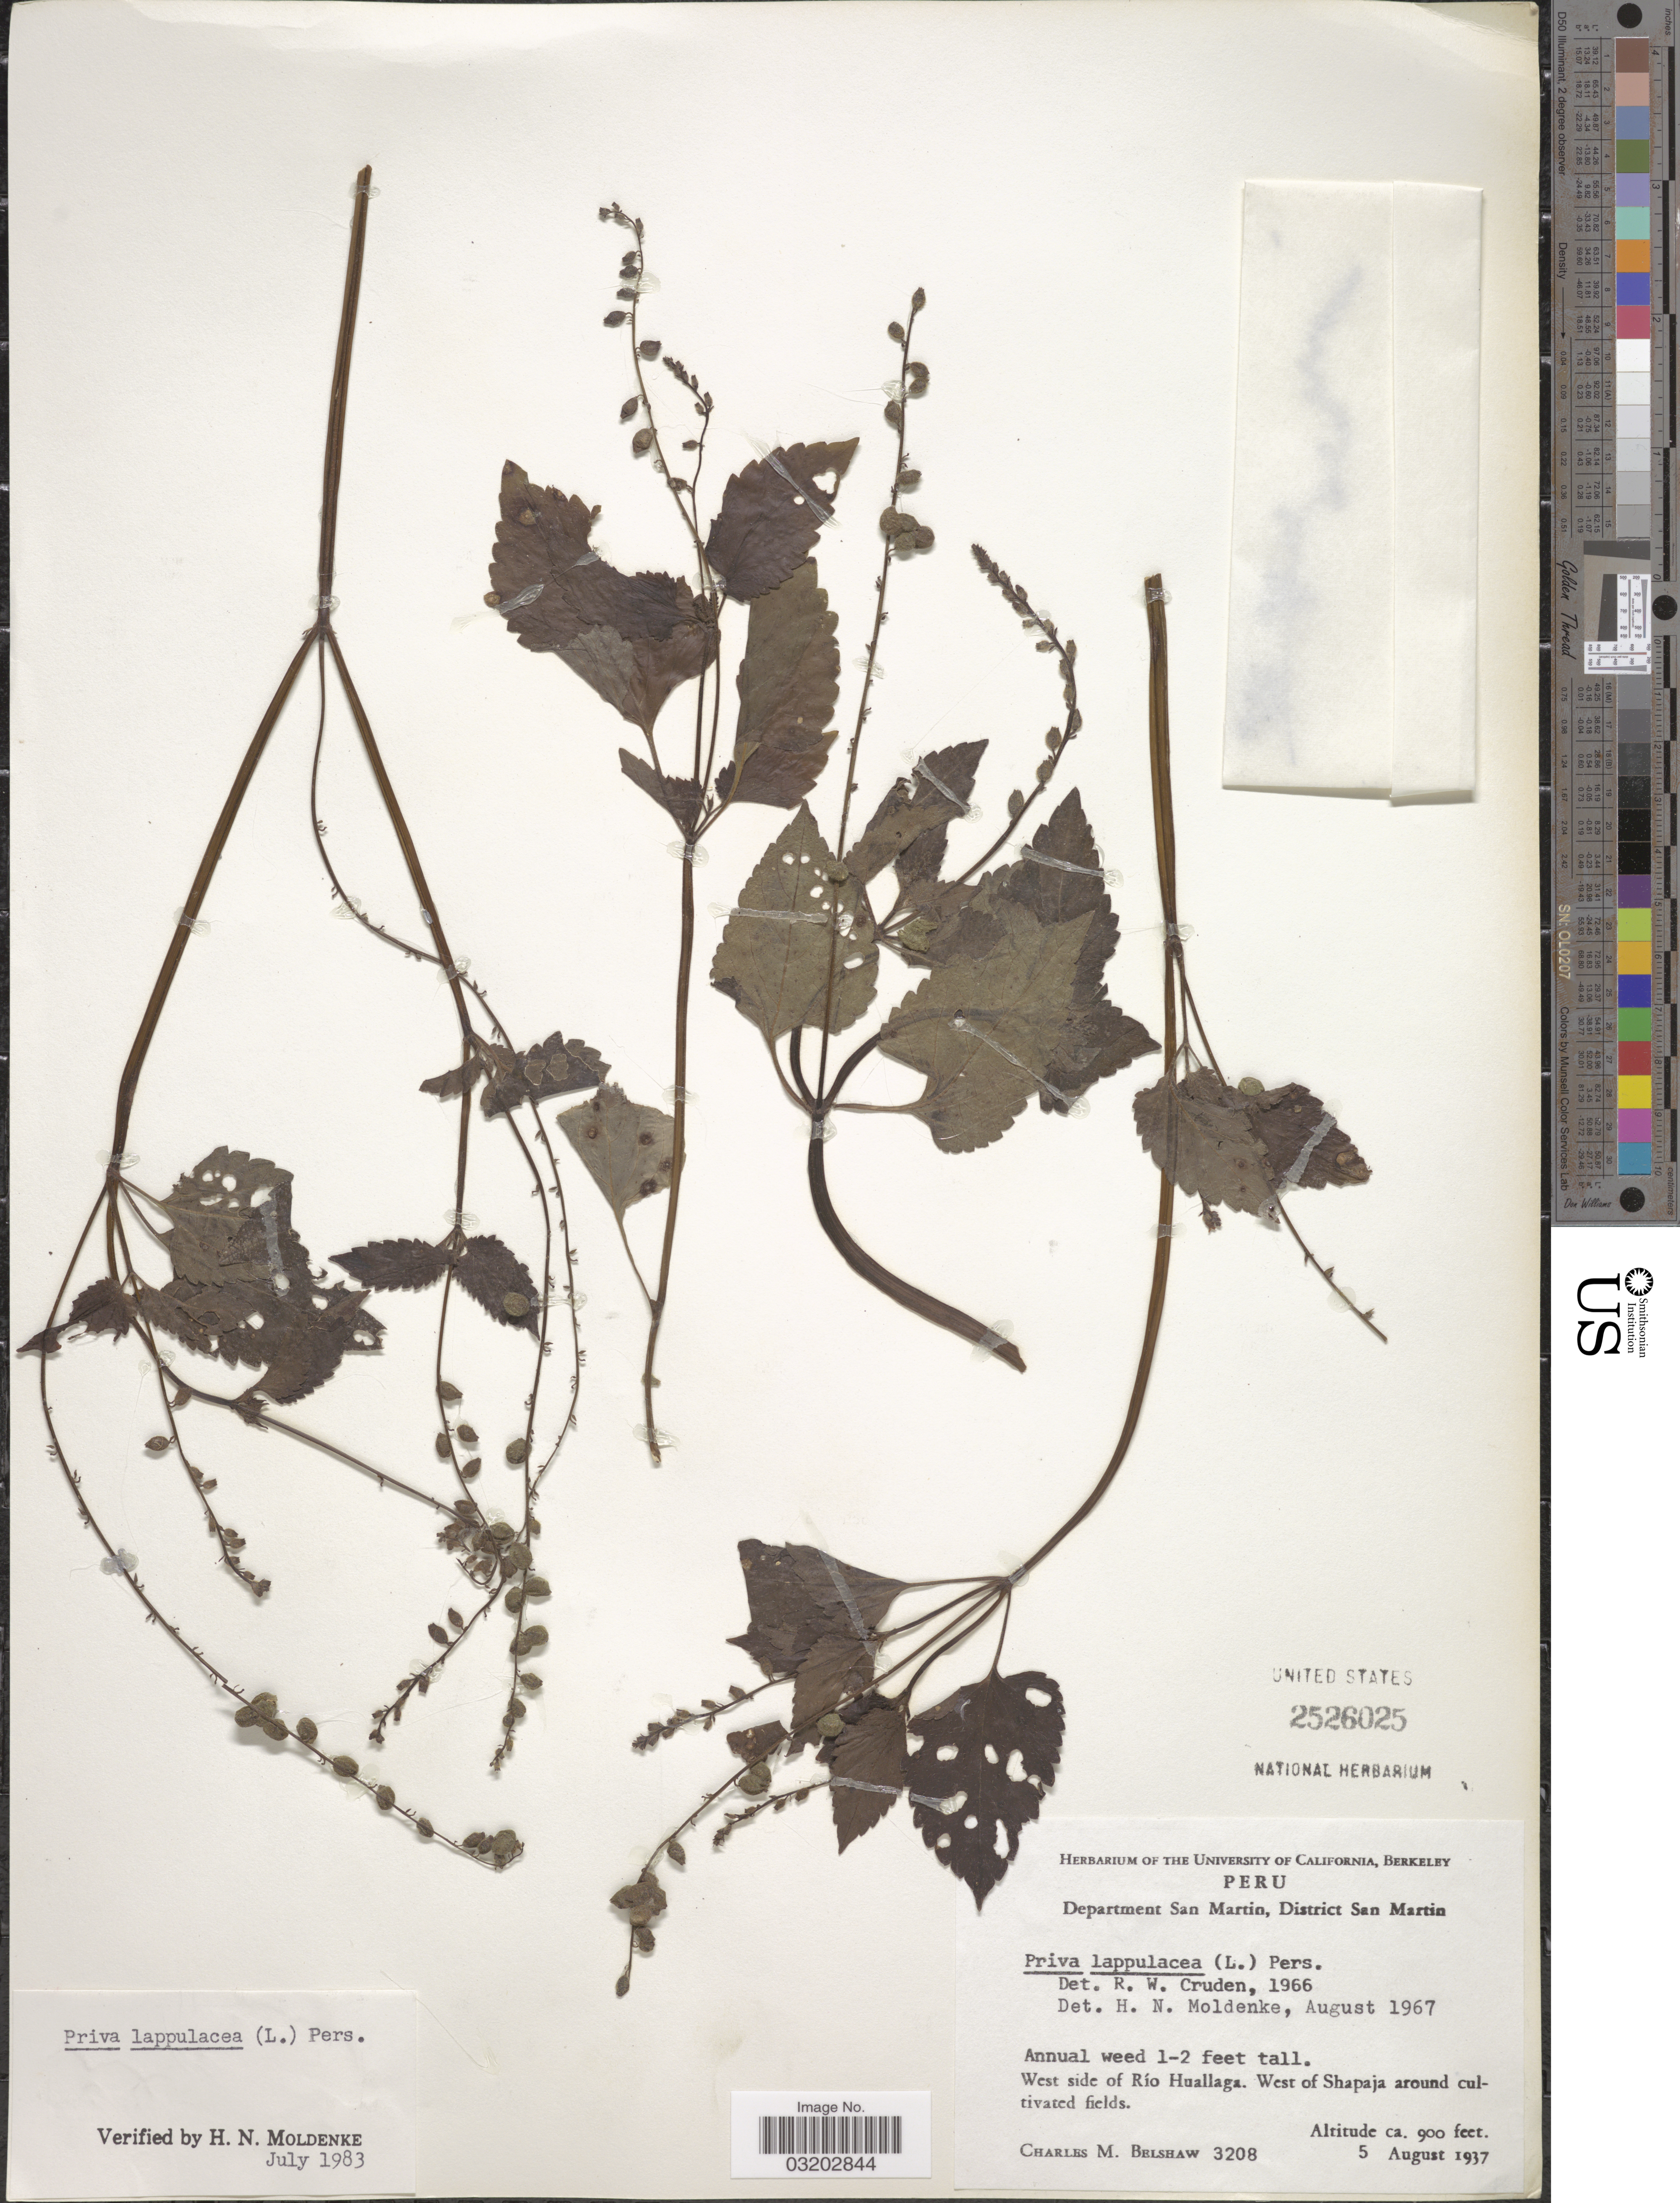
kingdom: Plantae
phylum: Tracheophyta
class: Magnoliopsida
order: Lamiales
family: Verbenaceae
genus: Priva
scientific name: Priva lappulacea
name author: (L.) Pers.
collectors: C. Shaw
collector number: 3208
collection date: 1937-08-05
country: Peru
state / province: San Martín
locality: District San Martin. West side of Río Huallaga. West of Shapaja around cultivated fields.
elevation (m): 274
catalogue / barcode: US 2526025